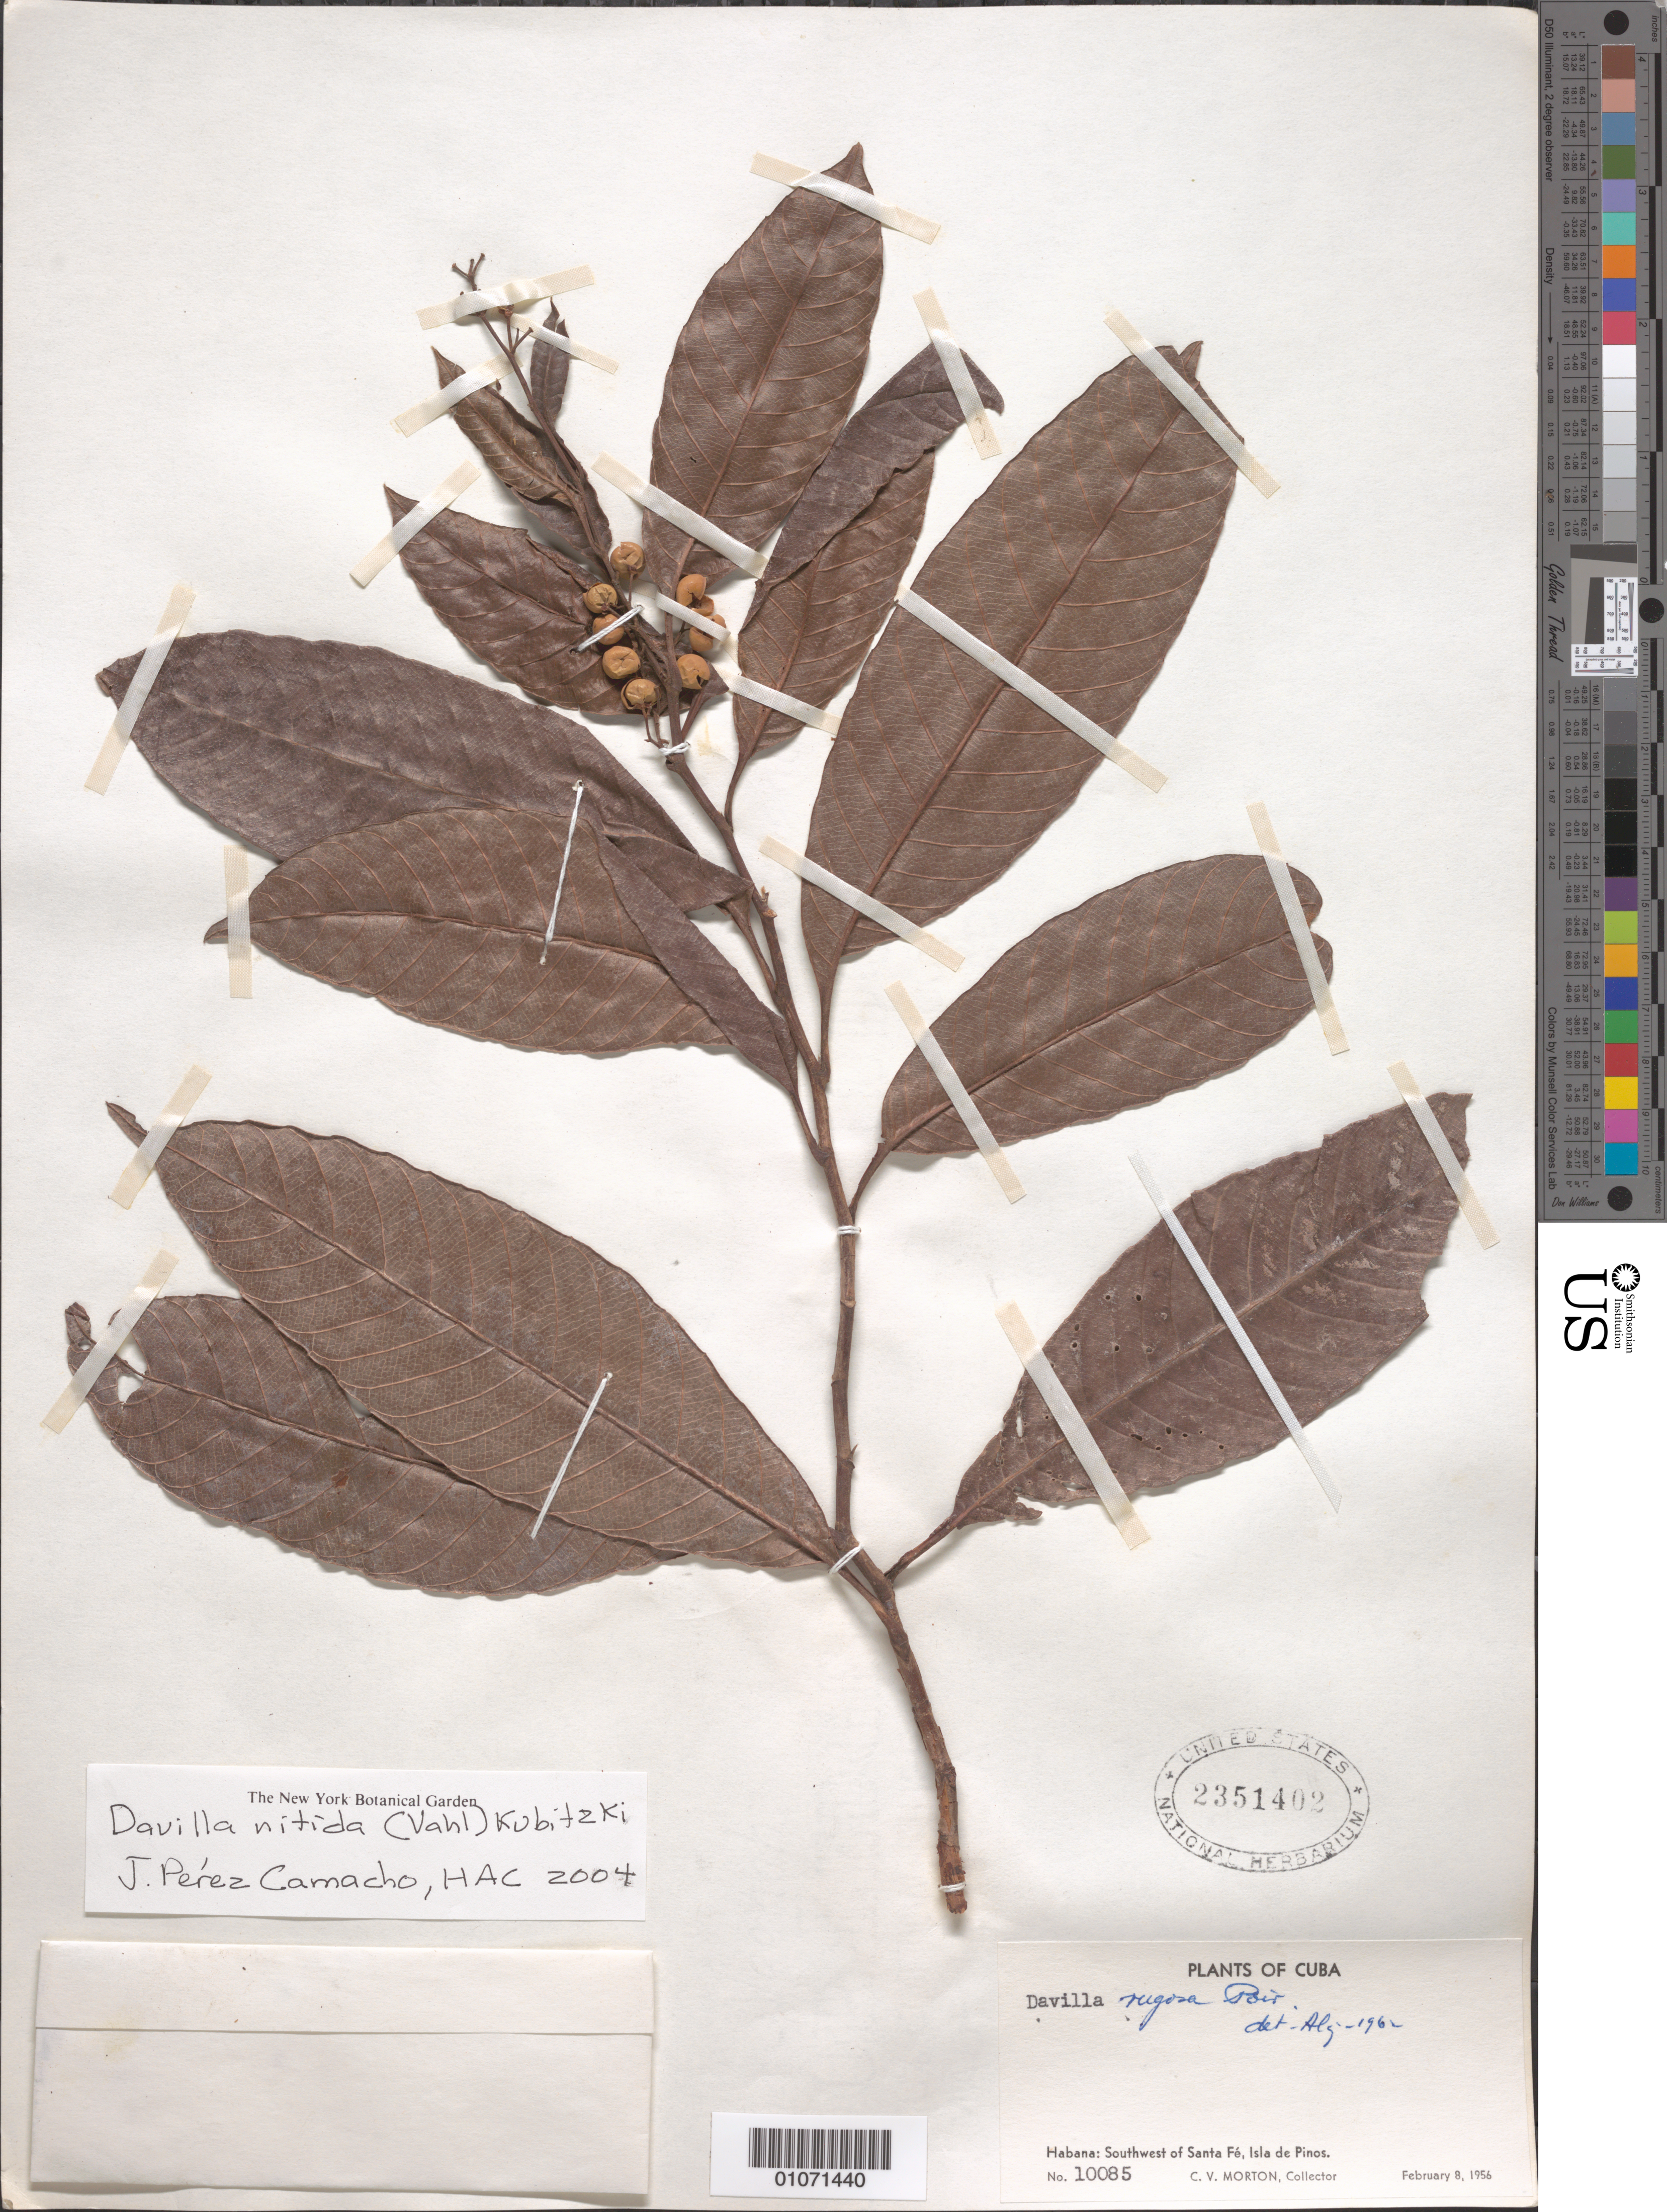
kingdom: Plantae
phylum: Tracheophyta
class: Magnoliopsida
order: Dilleniales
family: Dilleniaceae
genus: Davilla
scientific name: Davilla nitida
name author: (Vahl) Kubitzki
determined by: Peréz-Camacho, J.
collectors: C. V. Morton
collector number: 10085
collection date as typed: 08 Feb 1956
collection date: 1956-02-08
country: Cuba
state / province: Isla de La Juventud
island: Isla de la Juventud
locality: Isle of Pines, Santa Fé, SW of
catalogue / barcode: US 2351402